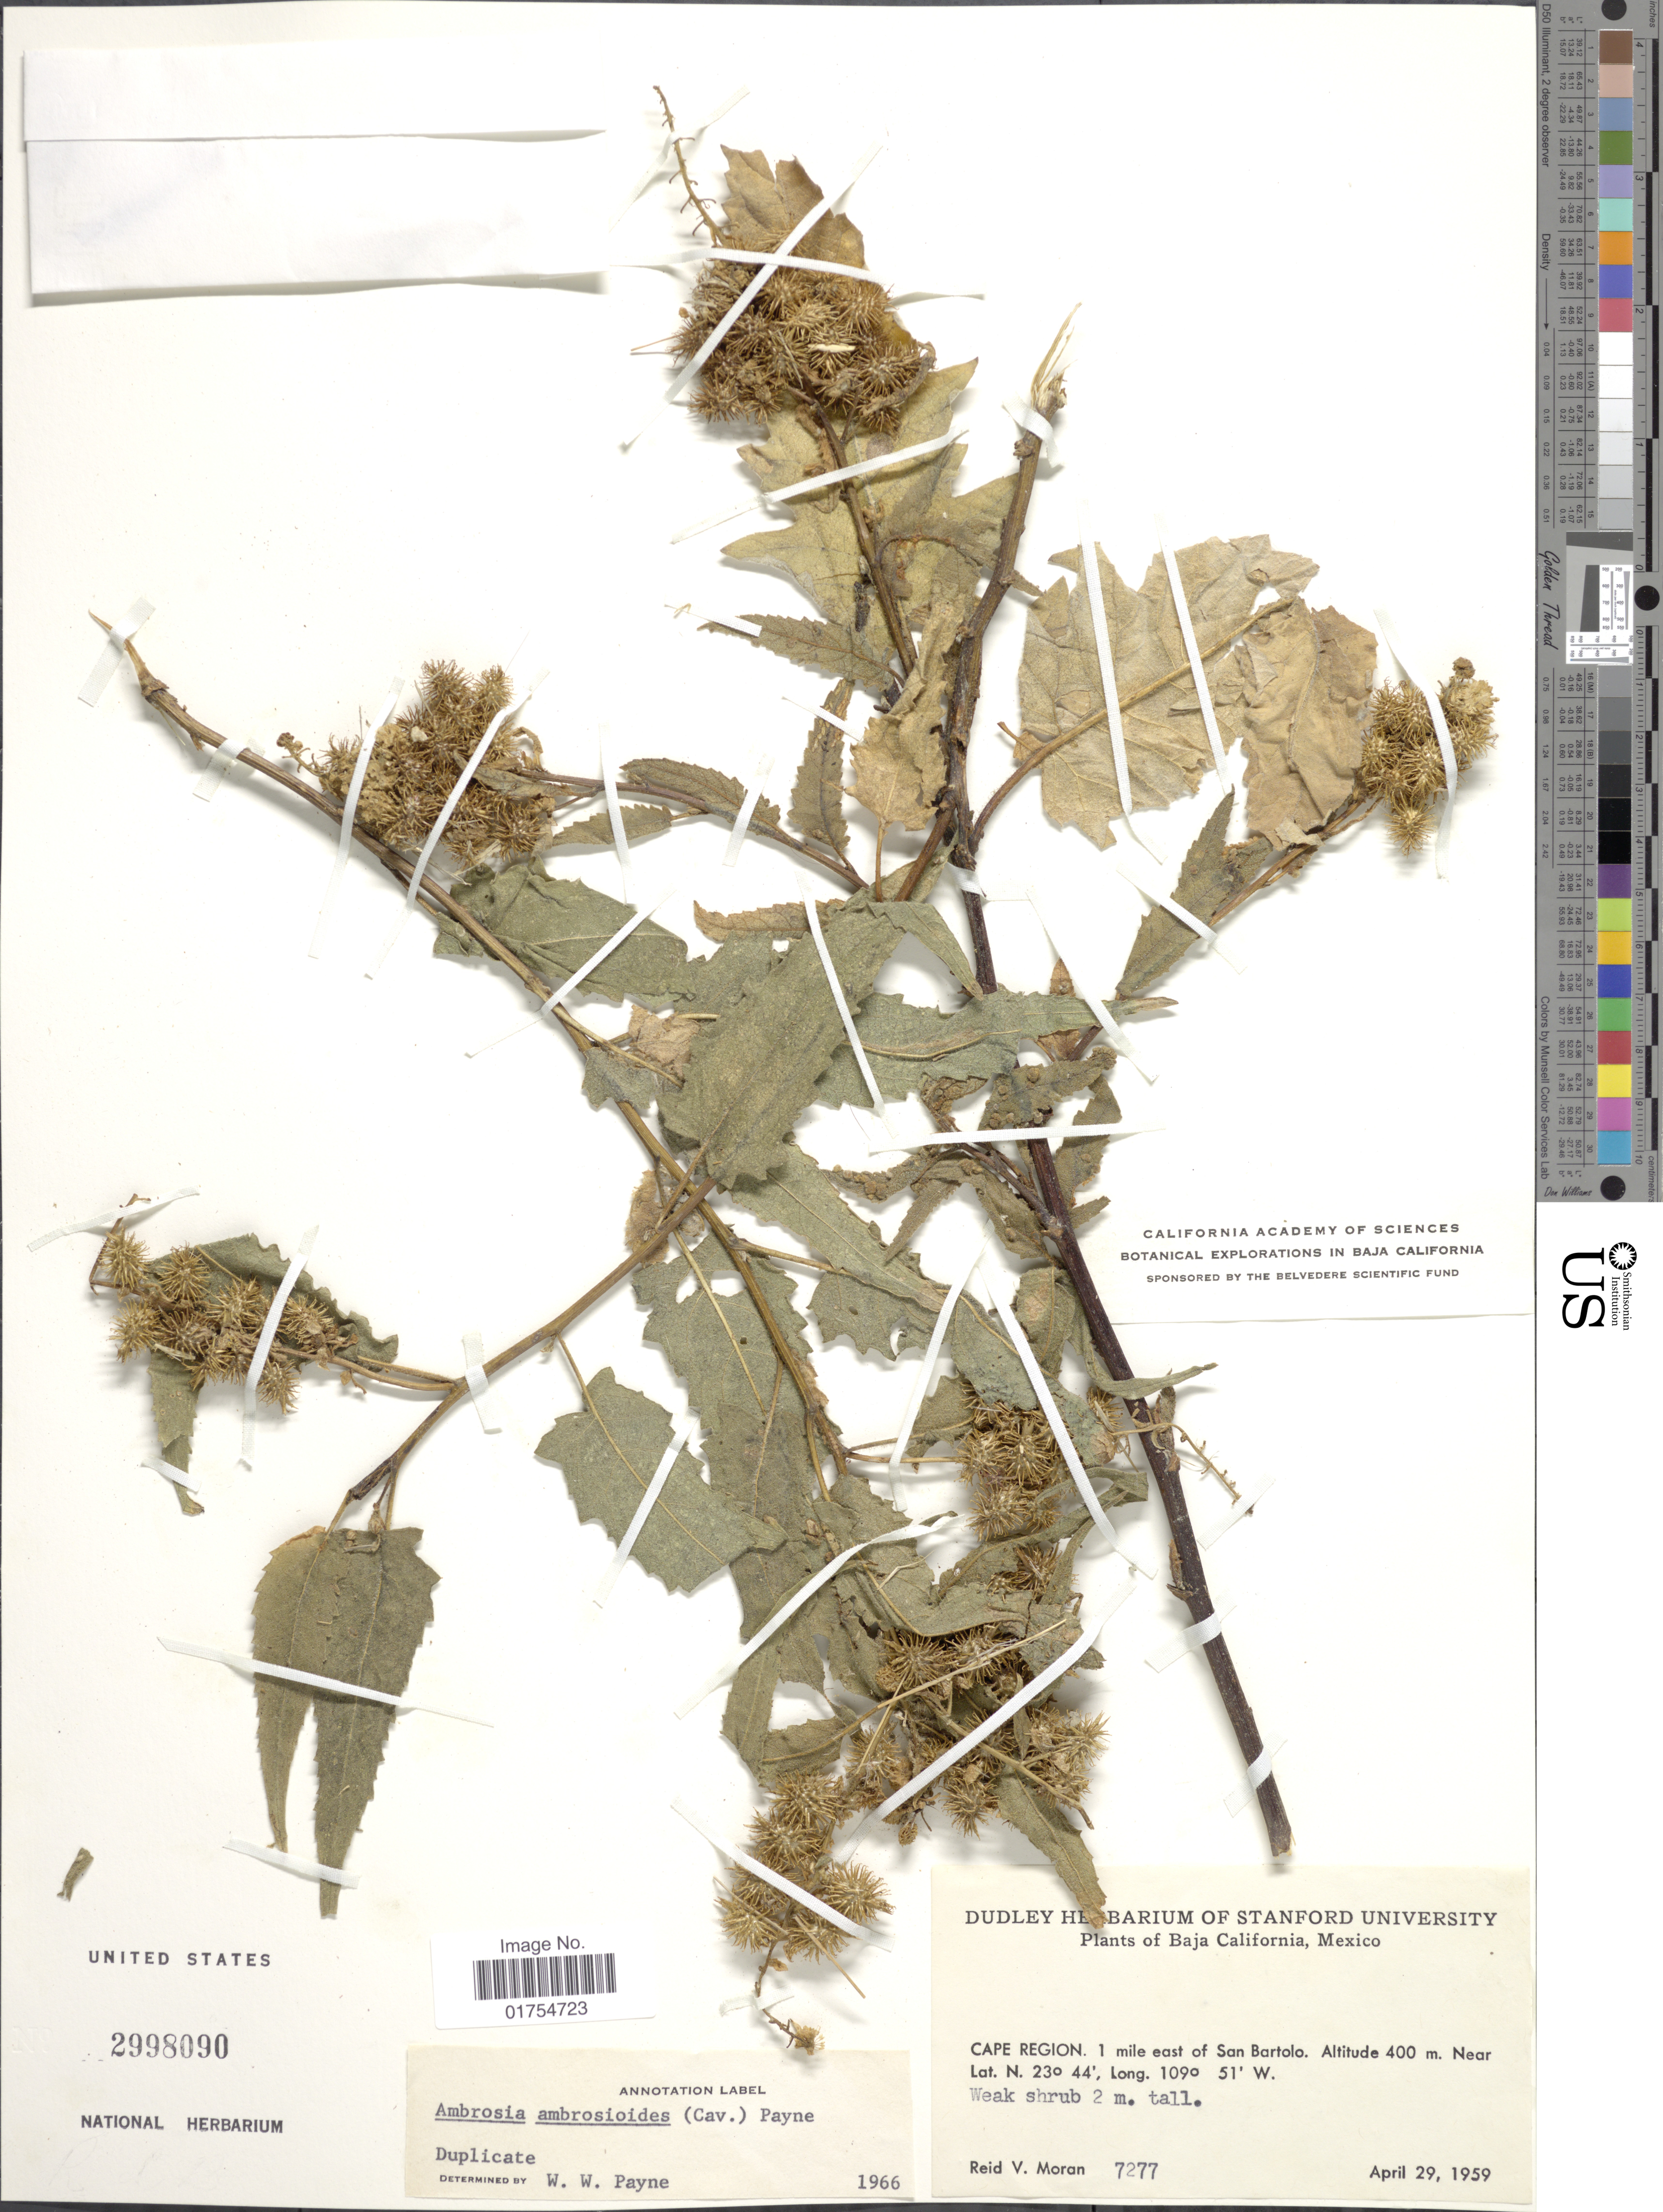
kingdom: Plantae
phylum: Tracheophyta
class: Magnoliopsida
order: Asterales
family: Asteraceae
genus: Franseria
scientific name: Franseria ambrosioides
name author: Cav.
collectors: R. V. Moran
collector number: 7277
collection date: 1959-04-29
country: Mexico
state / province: Baja California Sur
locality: Cape Region, 1 mile east of San Bartolo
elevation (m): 400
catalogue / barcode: US 2998090